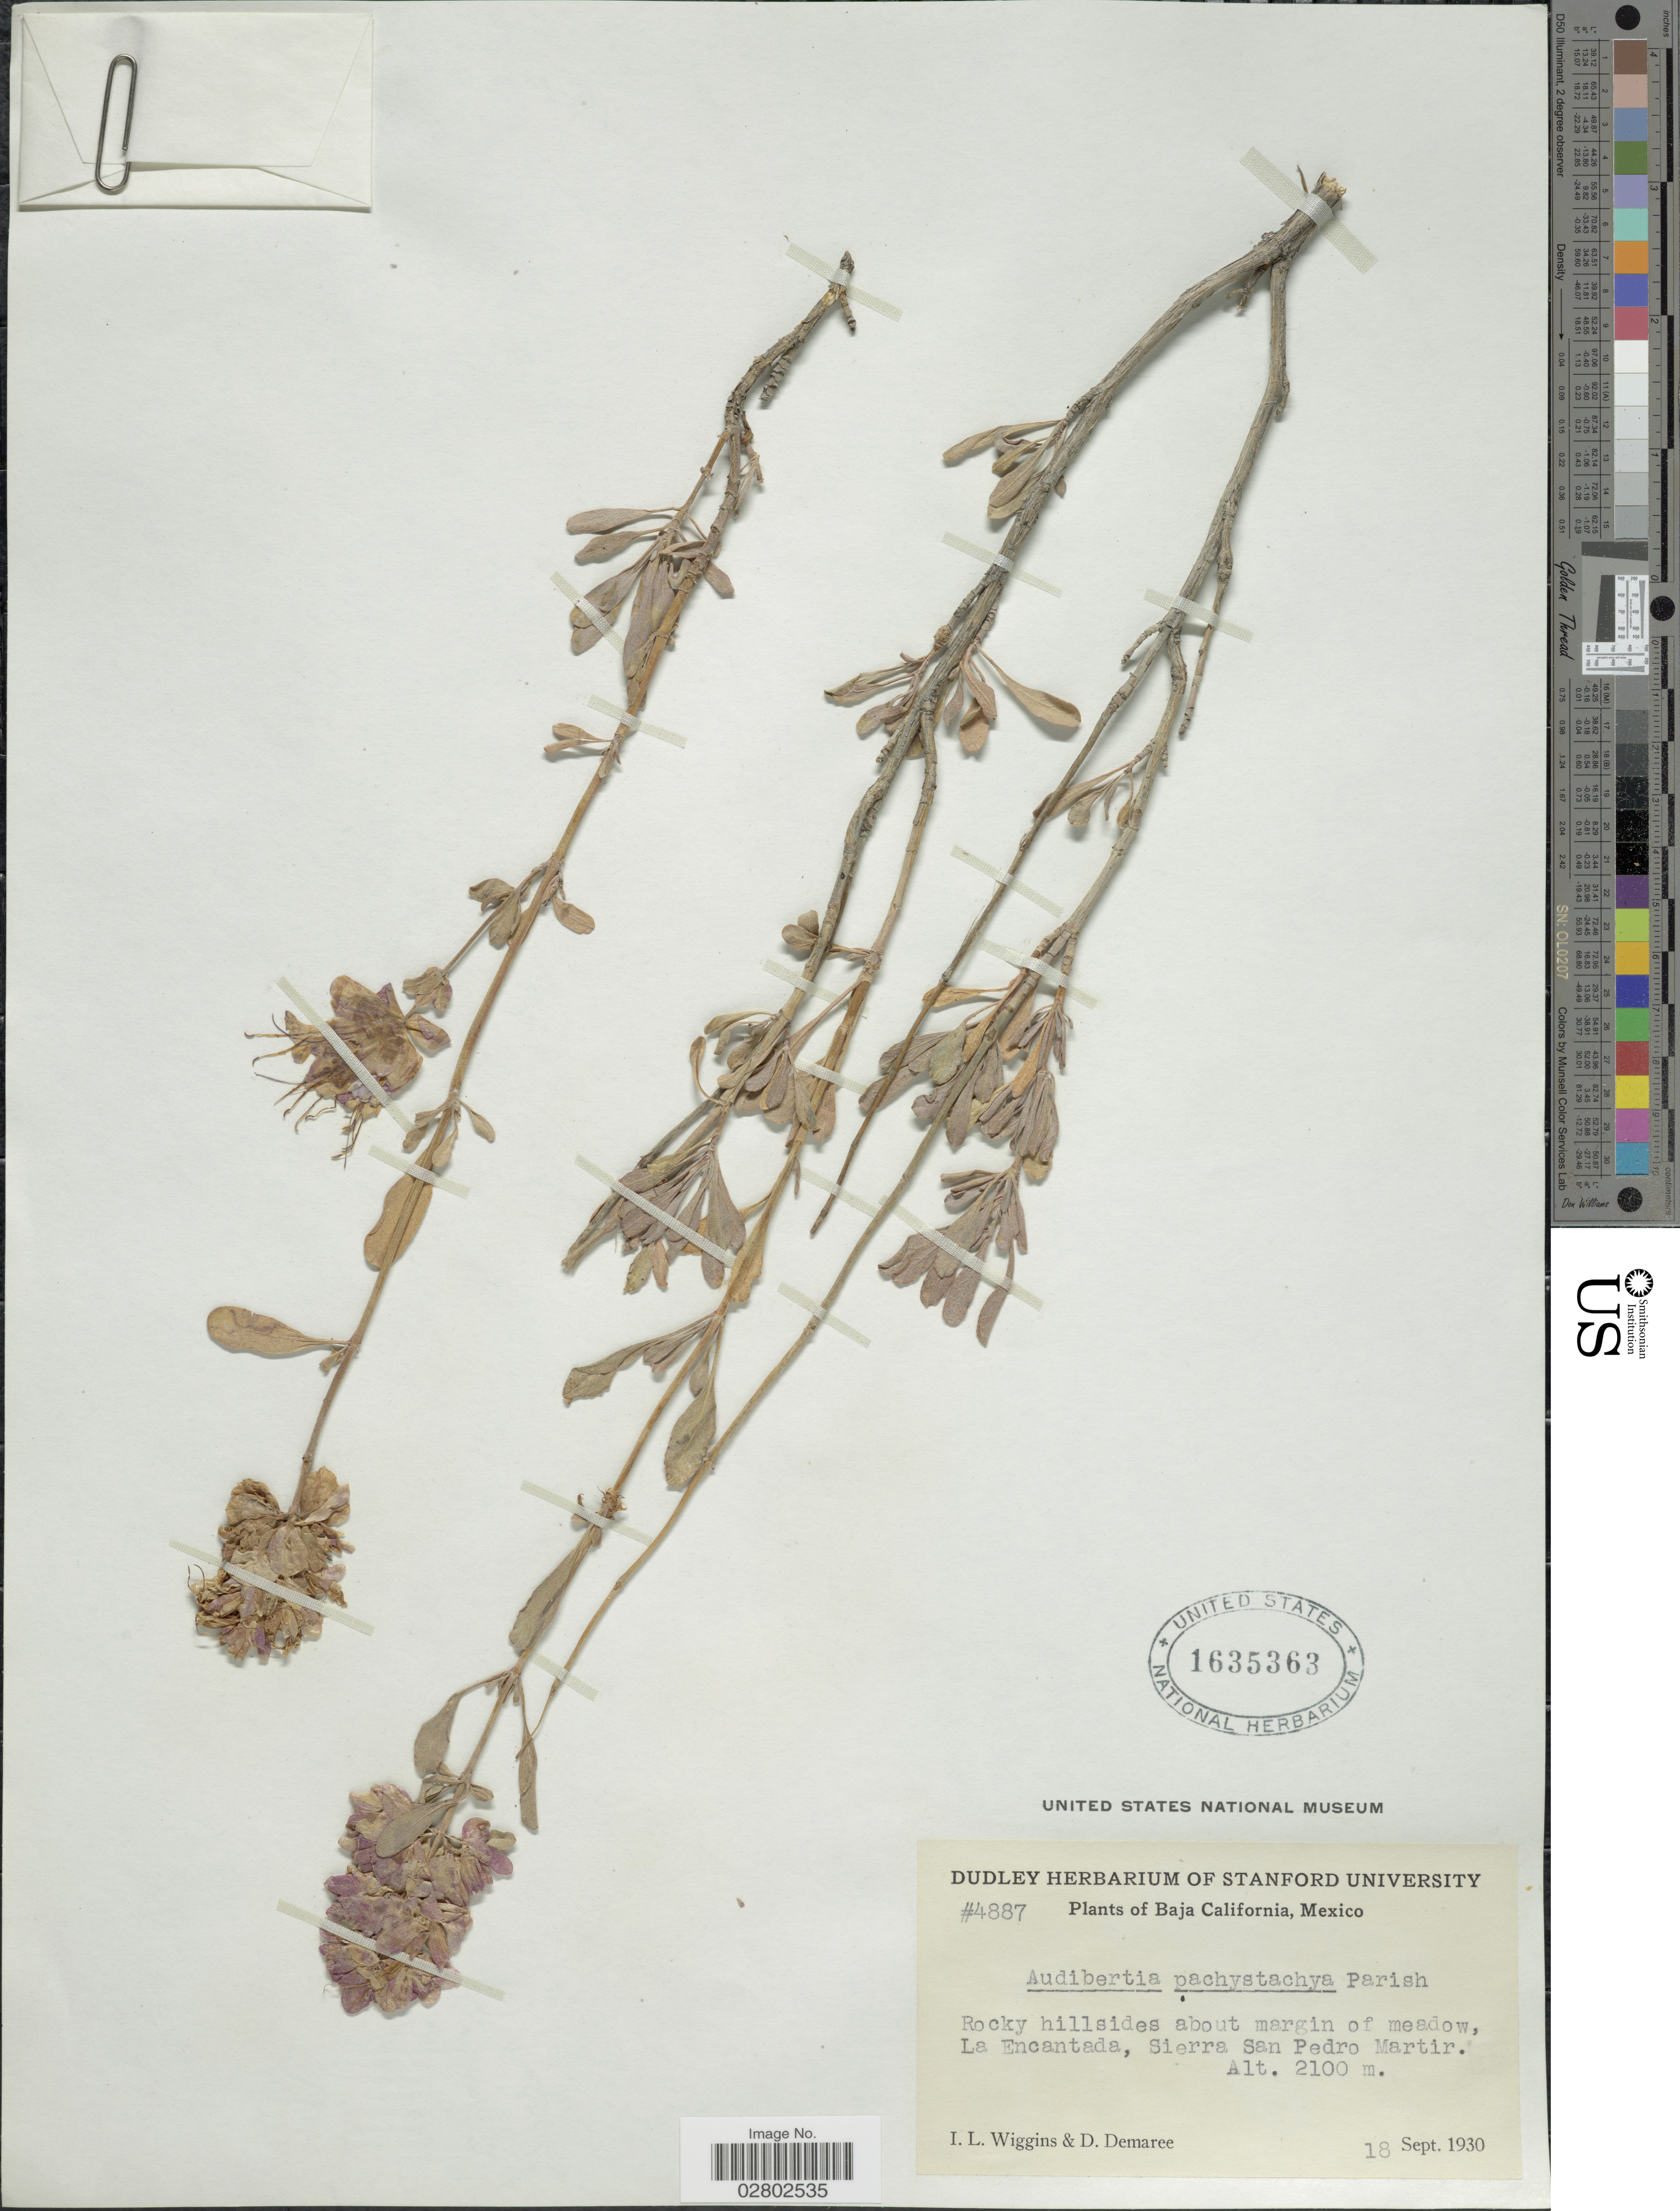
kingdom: Plantae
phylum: Tracheophyta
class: Magnoliopsida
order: Lamiales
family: Lamiaceae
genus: Salvia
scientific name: Salvia pachyphylla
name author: Epling ex Munz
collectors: I. L. Wiggins & D. Demaree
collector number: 4887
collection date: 1930-09-18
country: Mexico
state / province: Baja California Norte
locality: Rocky hillsides about margin of meadow, La Encantada, Sierra San Pedro Martir.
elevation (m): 2100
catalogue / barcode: US 1635363